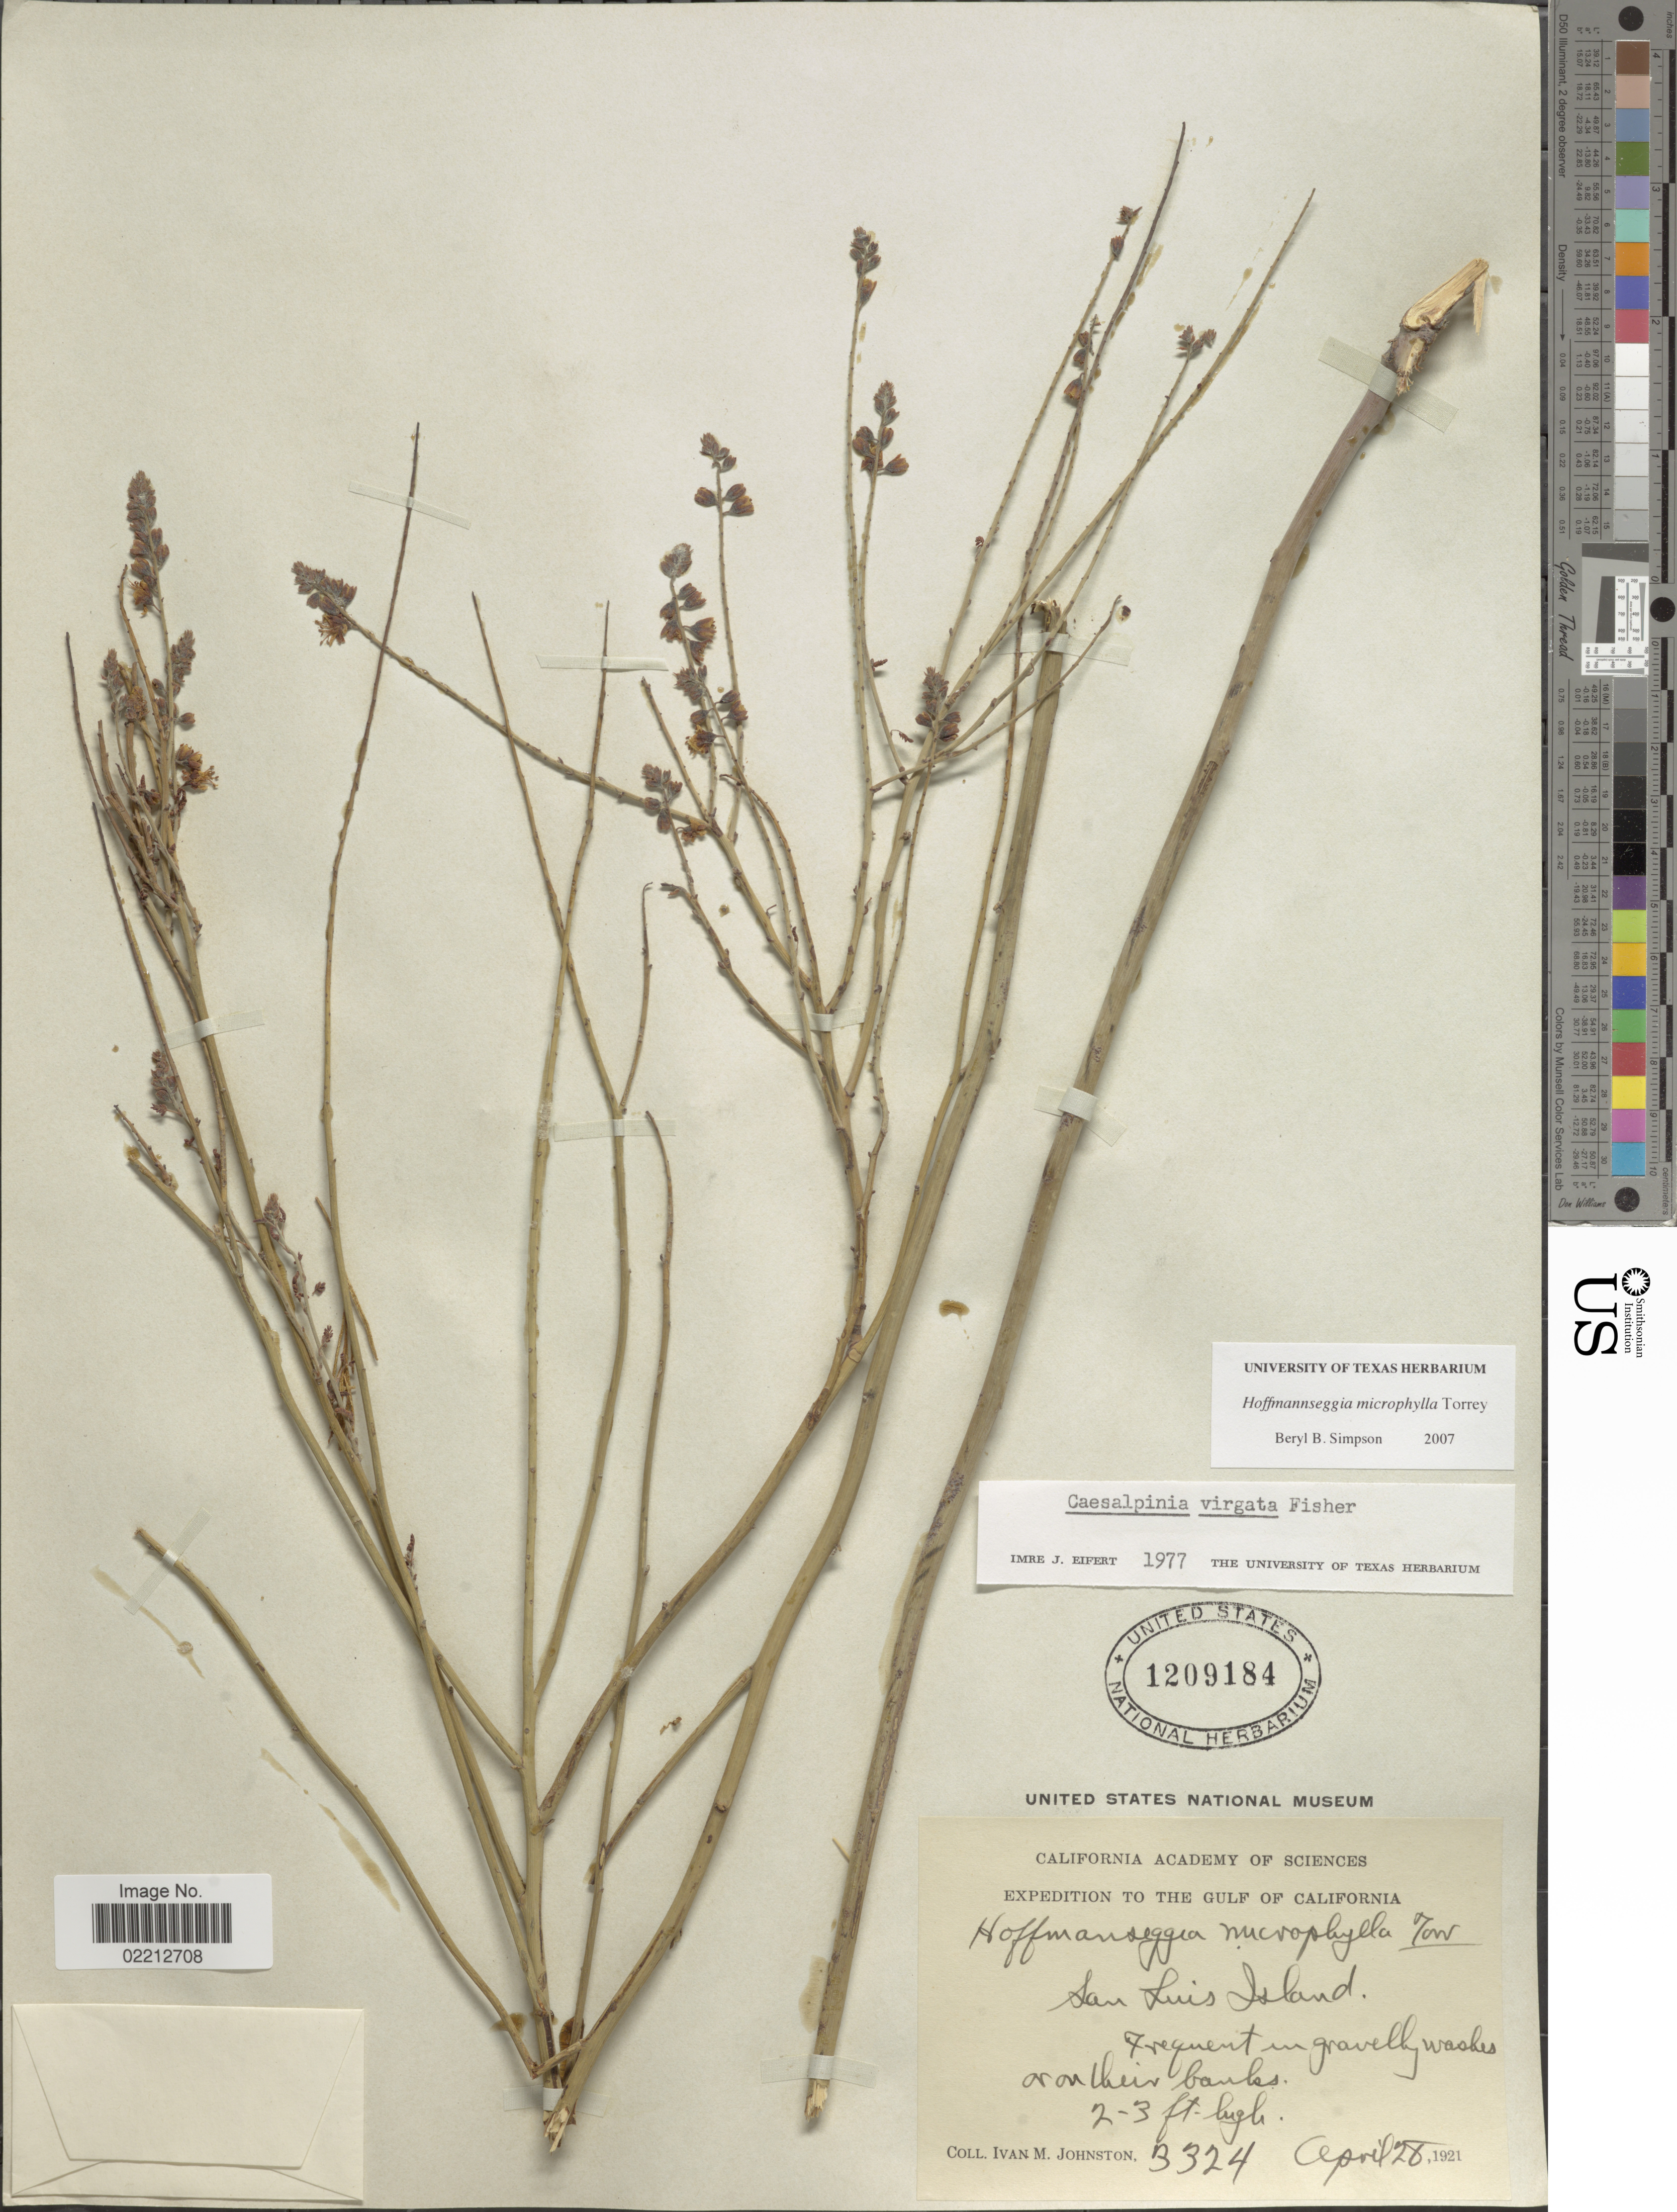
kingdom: Plantae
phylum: Tracheophyta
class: Magnoliopsida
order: Fabales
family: Fabaceae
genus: Hoffmannseggia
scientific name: Hoffmannseggia microphylla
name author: Torr.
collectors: I.M. Johnston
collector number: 3324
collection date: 1921-04-28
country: United States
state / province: California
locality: The Gulf Of California, San Luis Island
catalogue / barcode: US 1209184